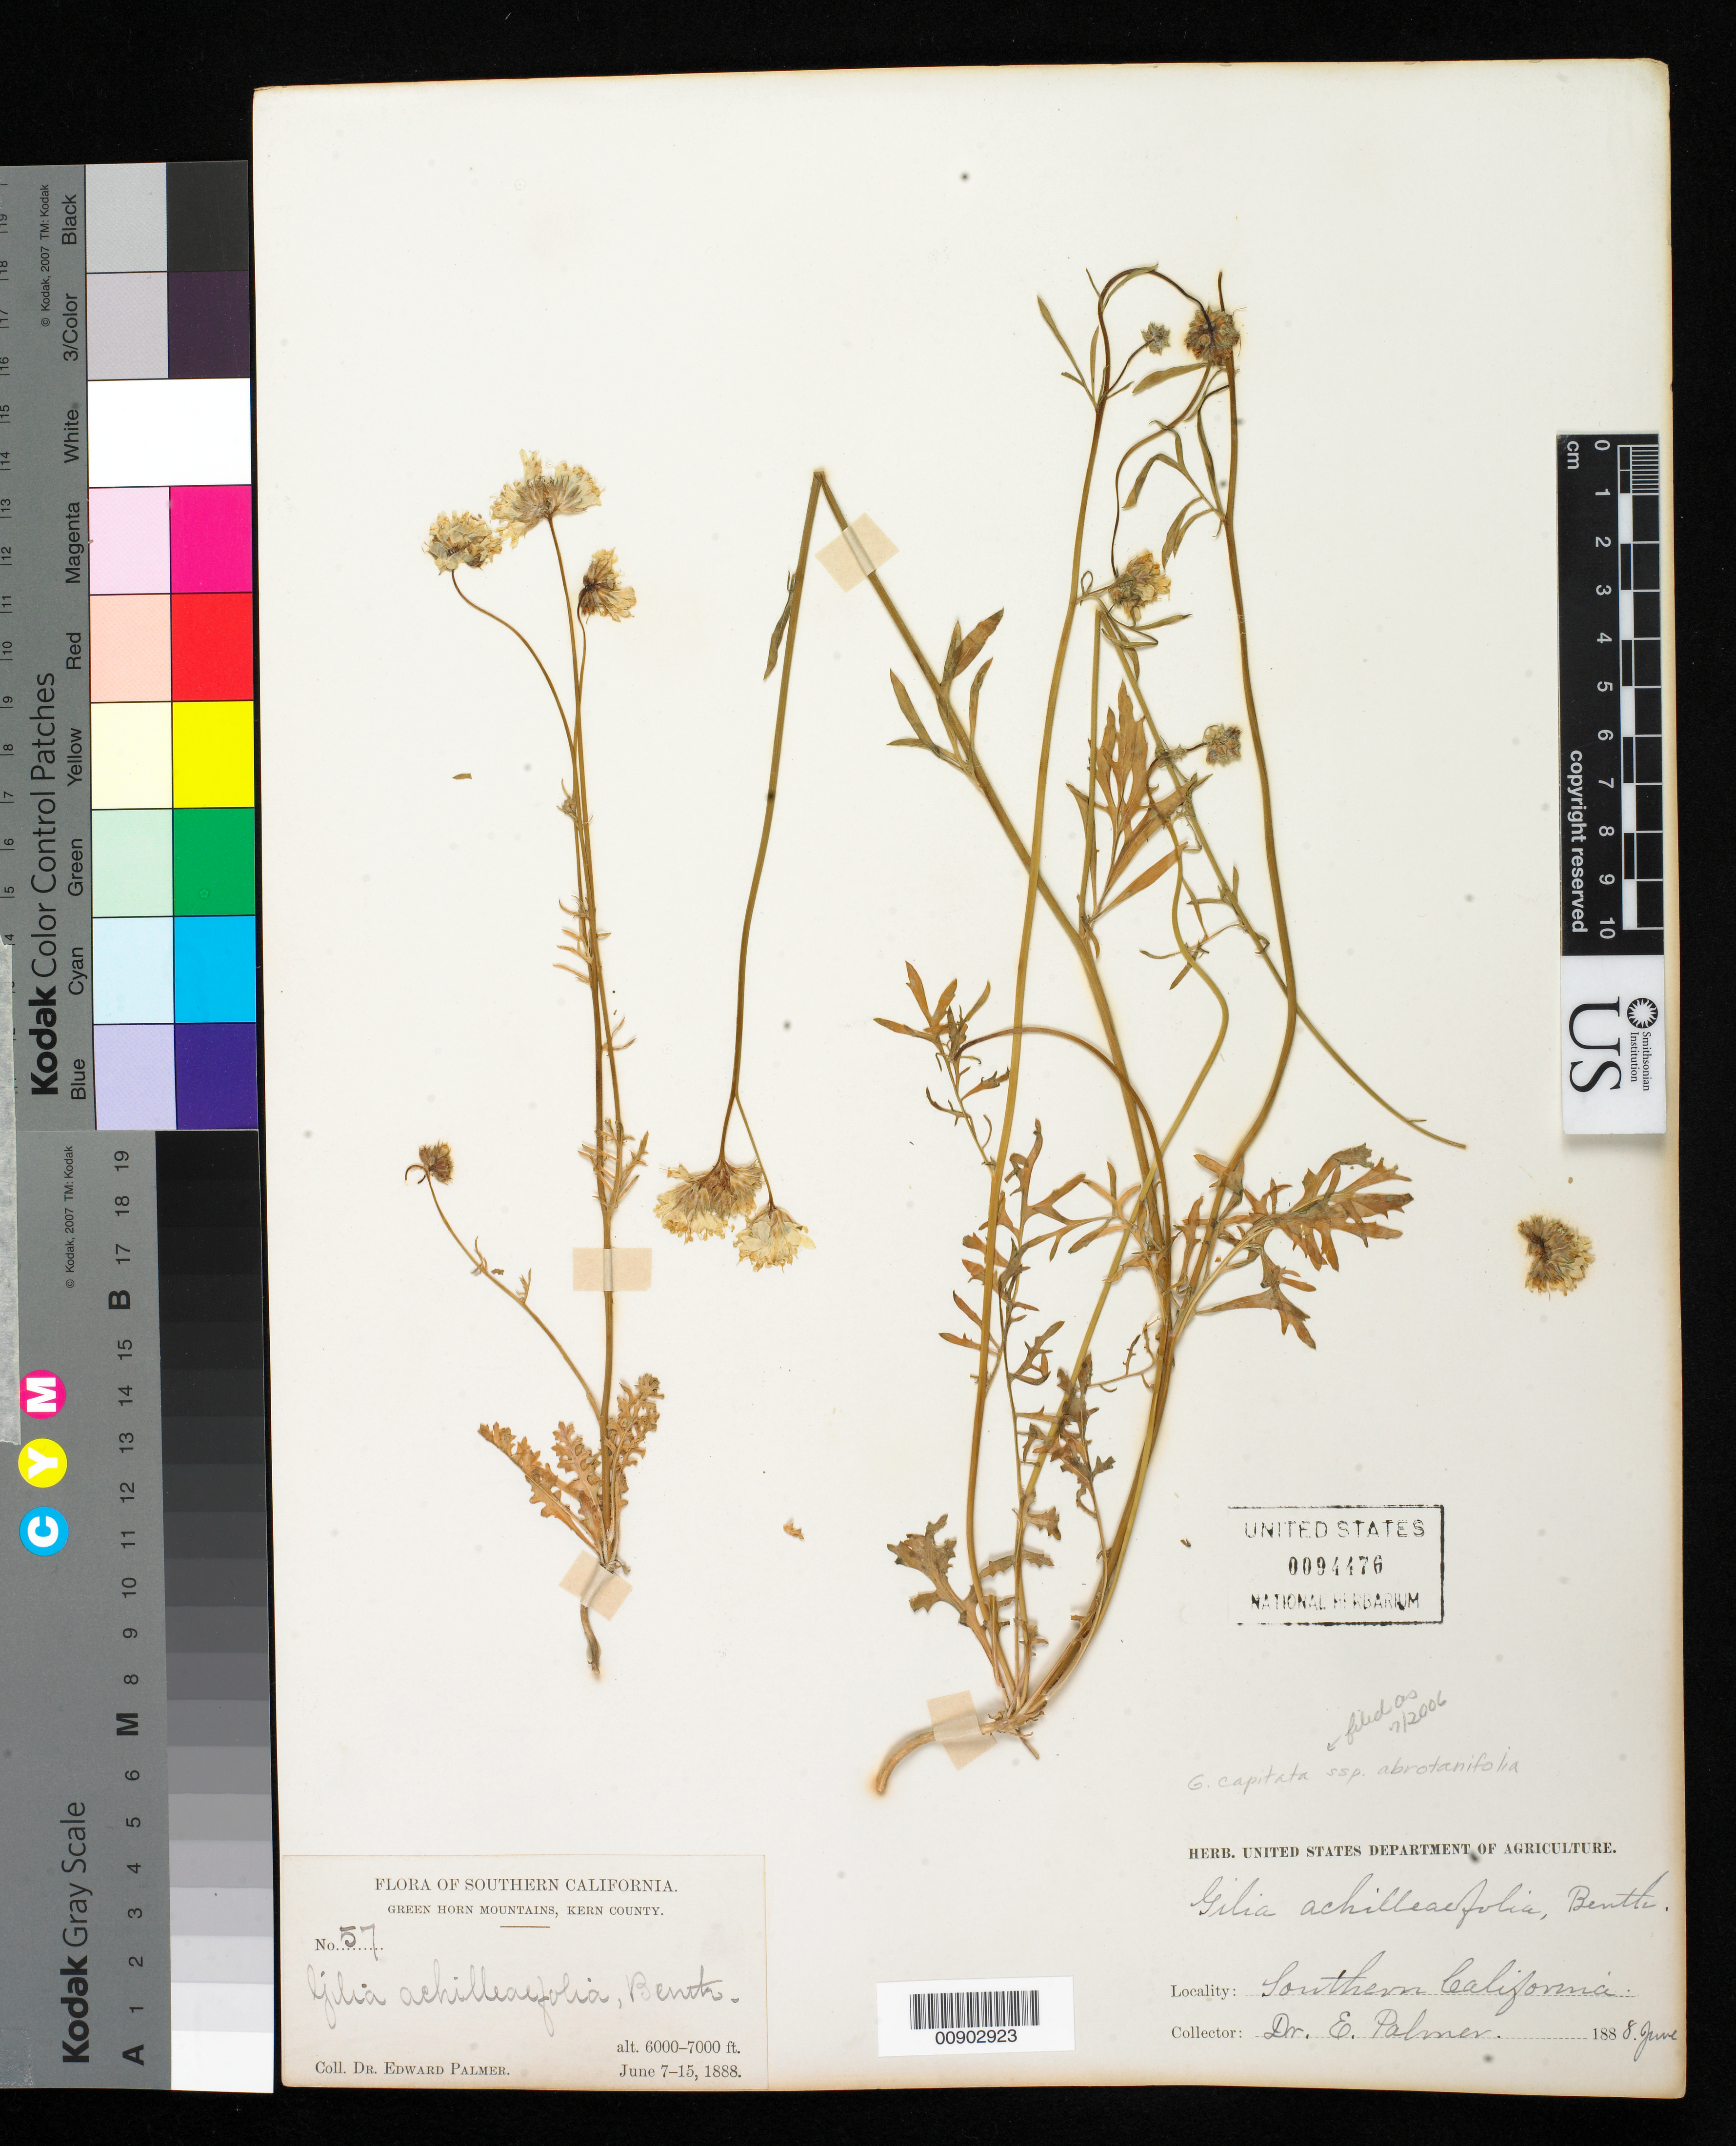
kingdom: Plantae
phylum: Tracheophyta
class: Magnoliopsida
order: Ericales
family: Polemoniaceae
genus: Gilia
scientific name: Gilia capitata subsp. abrotanifolia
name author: (Nutt. ex Greene) V.E. Grant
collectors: E. Palmer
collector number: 57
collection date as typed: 07 Jun 1888 to 15 Jun 1888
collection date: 1888-06-07/1888-06-15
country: United States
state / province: California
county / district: Kern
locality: Green Horn Mountains, Kern County, Southern California.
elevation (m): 1829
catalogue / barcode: US 94476